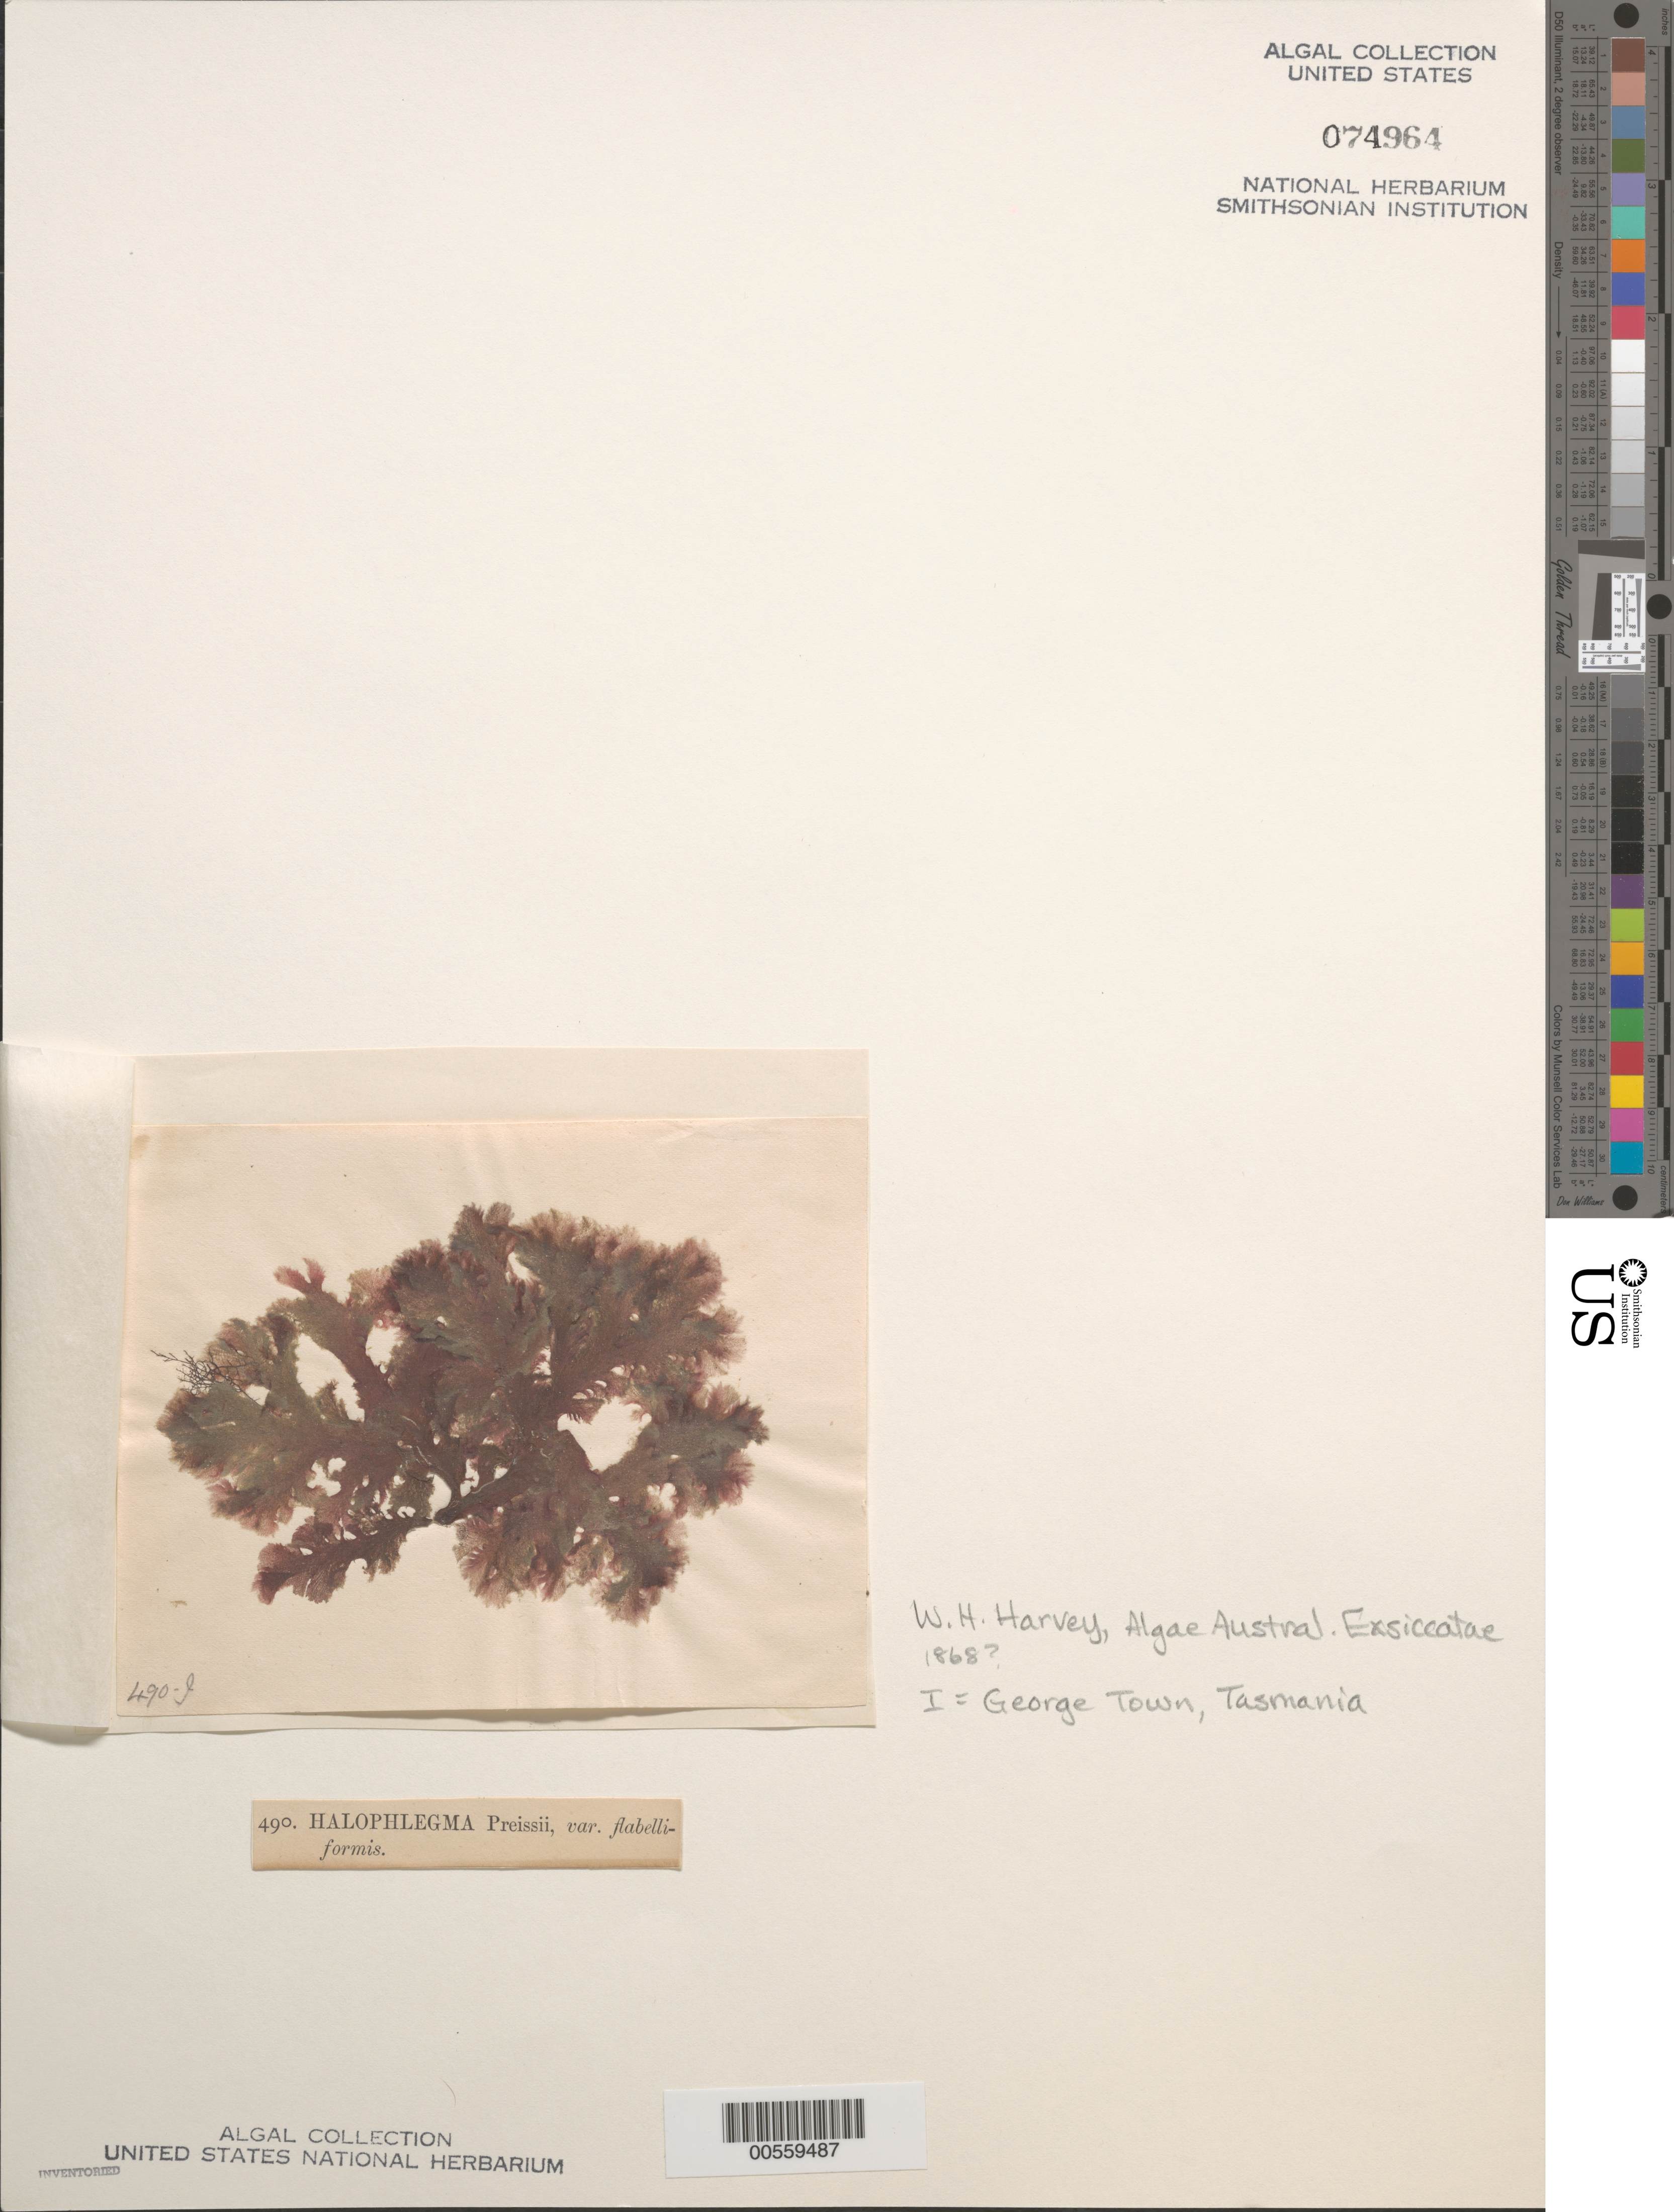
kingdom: Plantae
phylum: Rhodophyta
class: Florideophyceae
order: Ceramiales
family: Wrangeliaceae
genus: Haloplegma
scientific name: Haloplegma preissii var. flabelliformis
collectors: W. Harvey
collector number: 490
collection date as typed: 1868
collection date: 1868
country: Australia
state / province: Tasmania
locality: George Town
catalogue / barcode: US 74964